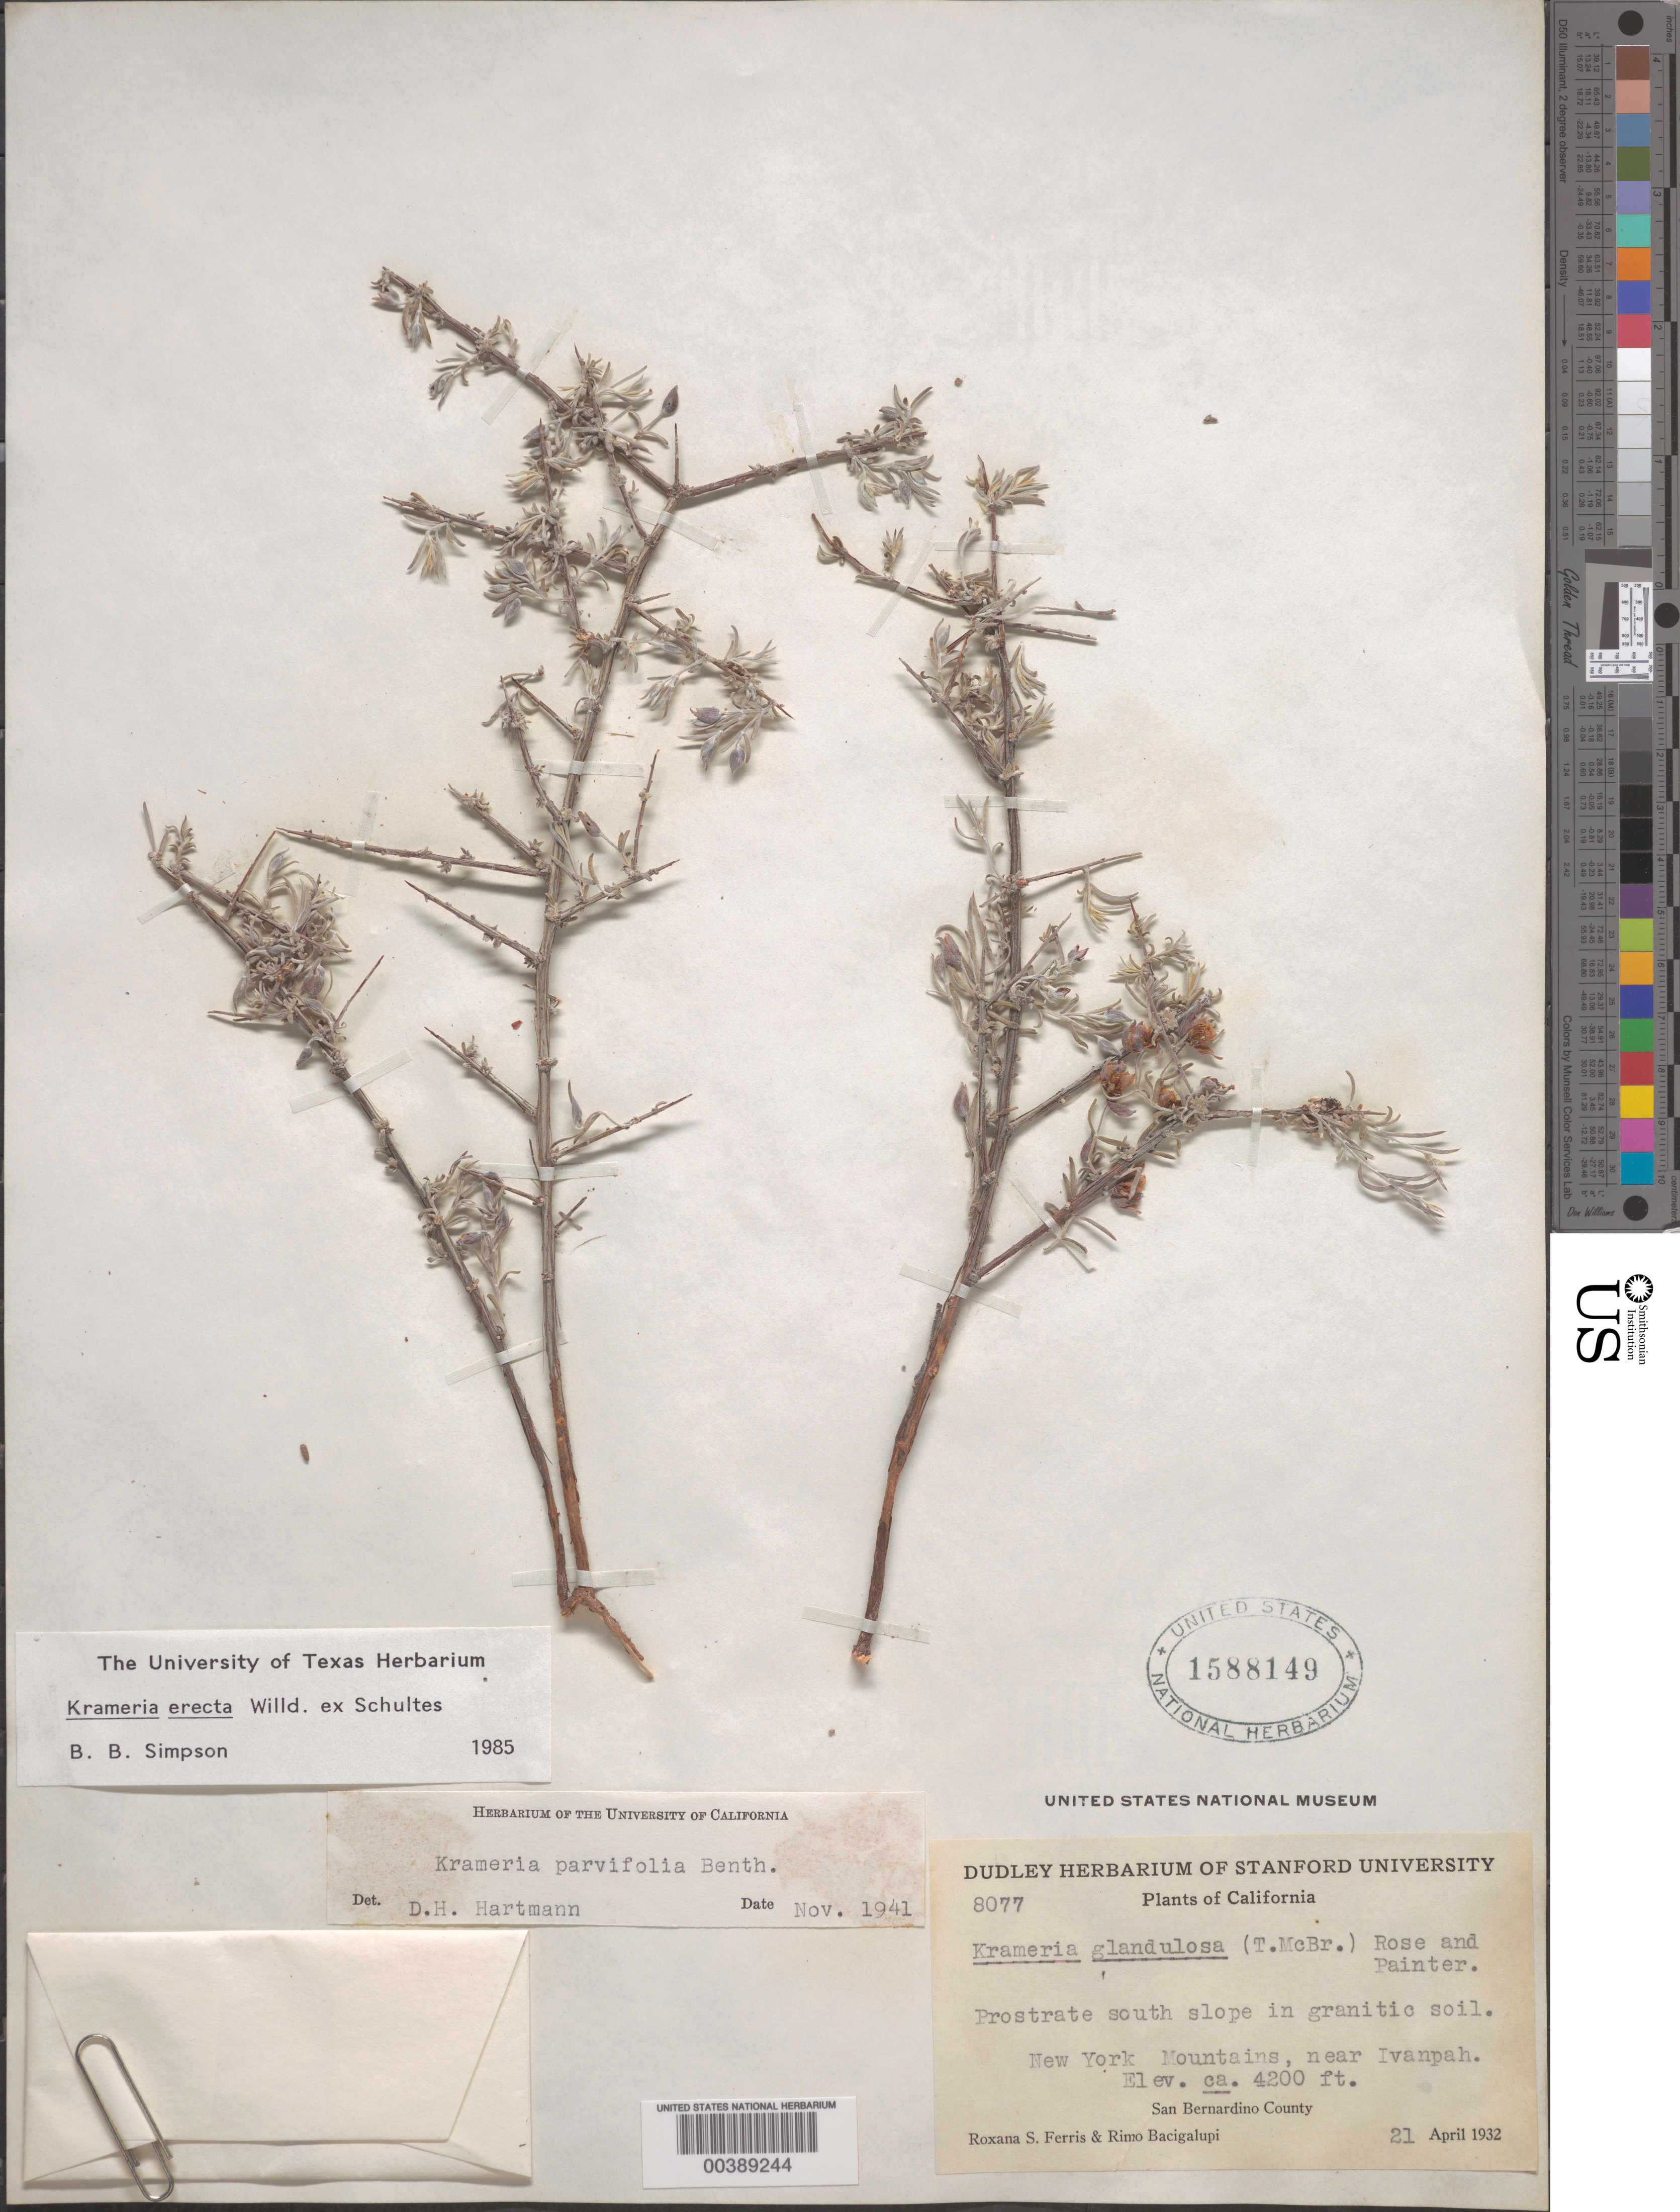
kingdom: Plantae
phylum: Tracheophyta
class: Magnoliopsida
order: Zygophyllales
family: Krameriaceae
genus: Krameria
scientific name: Krameria erecta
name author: Willd. ex Schult.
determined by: Simpson, B. B.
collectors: R. S. Ferris & R. Bacigalupi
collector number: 8077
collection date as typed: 21 Apr 1932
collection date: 1932-04-21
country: United States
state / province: California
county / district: San Bernardino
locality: New york mountains, s slope, near ivanpah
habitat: Slope in granitic soil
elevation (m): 1280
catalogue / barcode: US 1588149